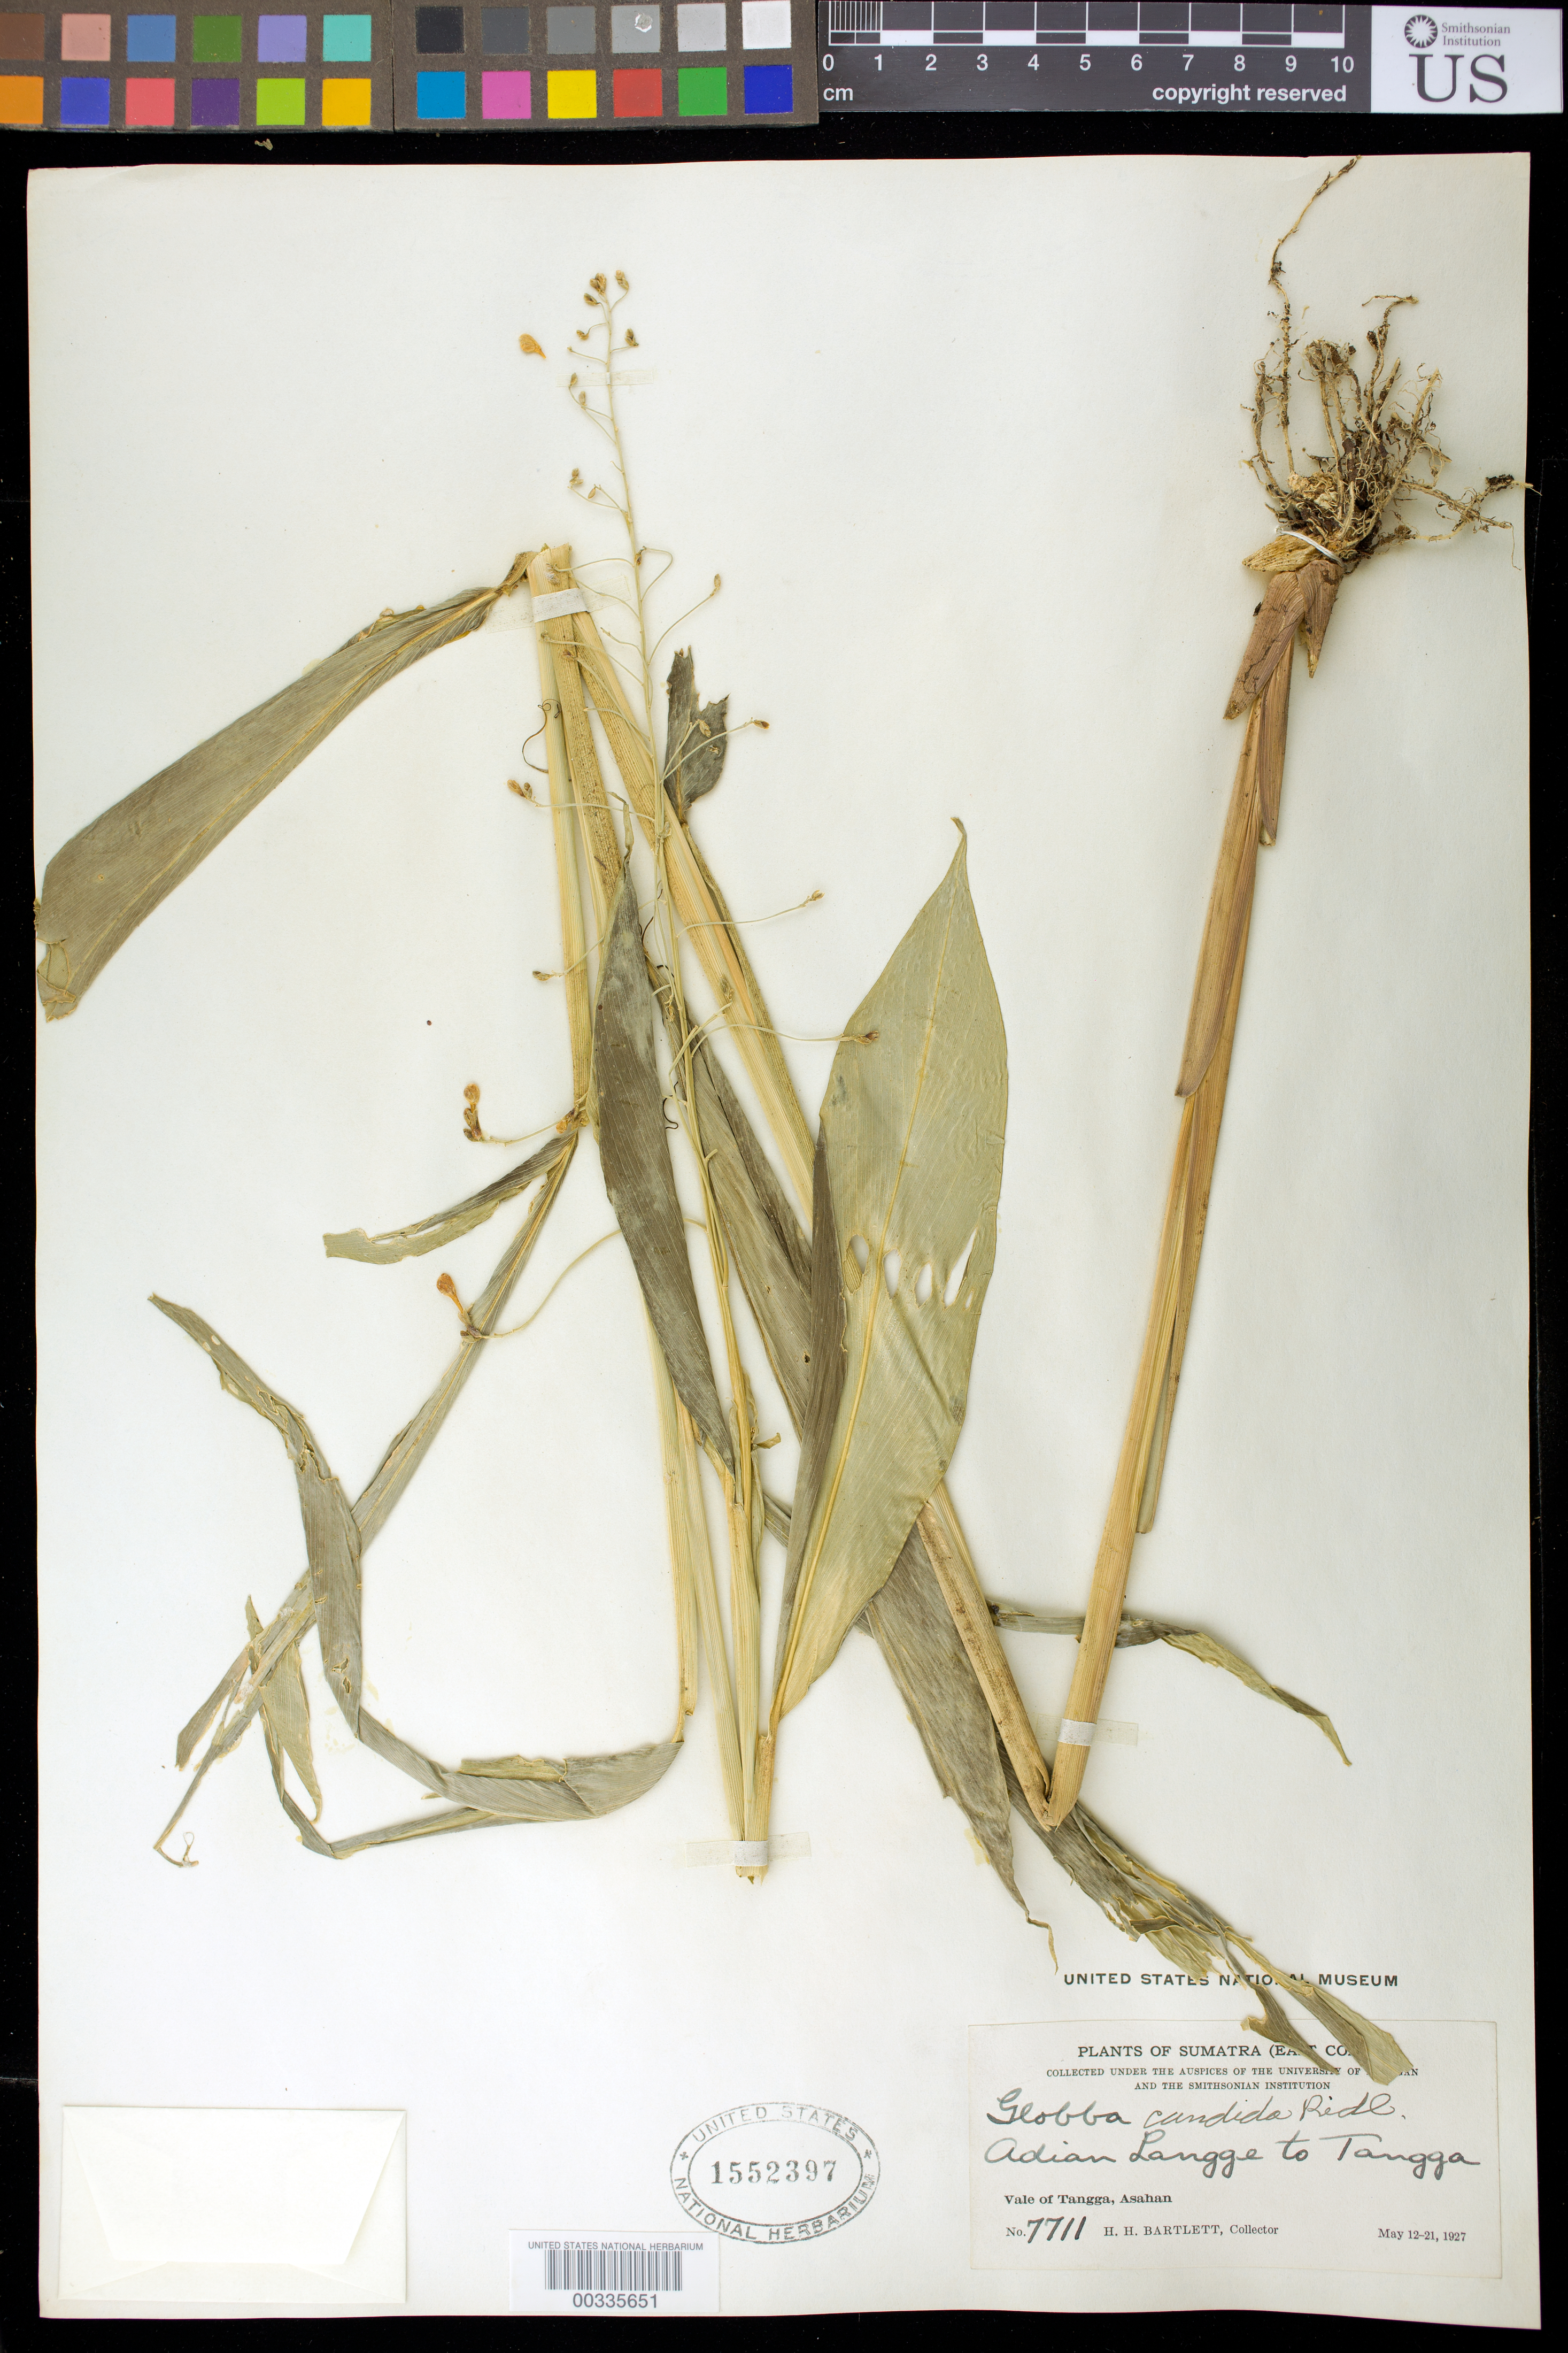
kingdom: Plantae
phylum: Tracheophyta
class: Liliopsida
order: Zingiberales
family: Zingiberaceae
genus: Globba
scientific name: Globba candida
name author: Gagnep.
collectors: H. H. Bartlett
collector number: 7711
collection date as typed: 12 May 1927 to 21 May 1927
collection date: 1927-05-12/1927-05-21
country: Indonesia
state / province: Sumatra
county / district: Aceh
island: Sumatra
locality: Adian langge to tangga, vale of tangga, asahan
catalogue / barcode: US 1552397